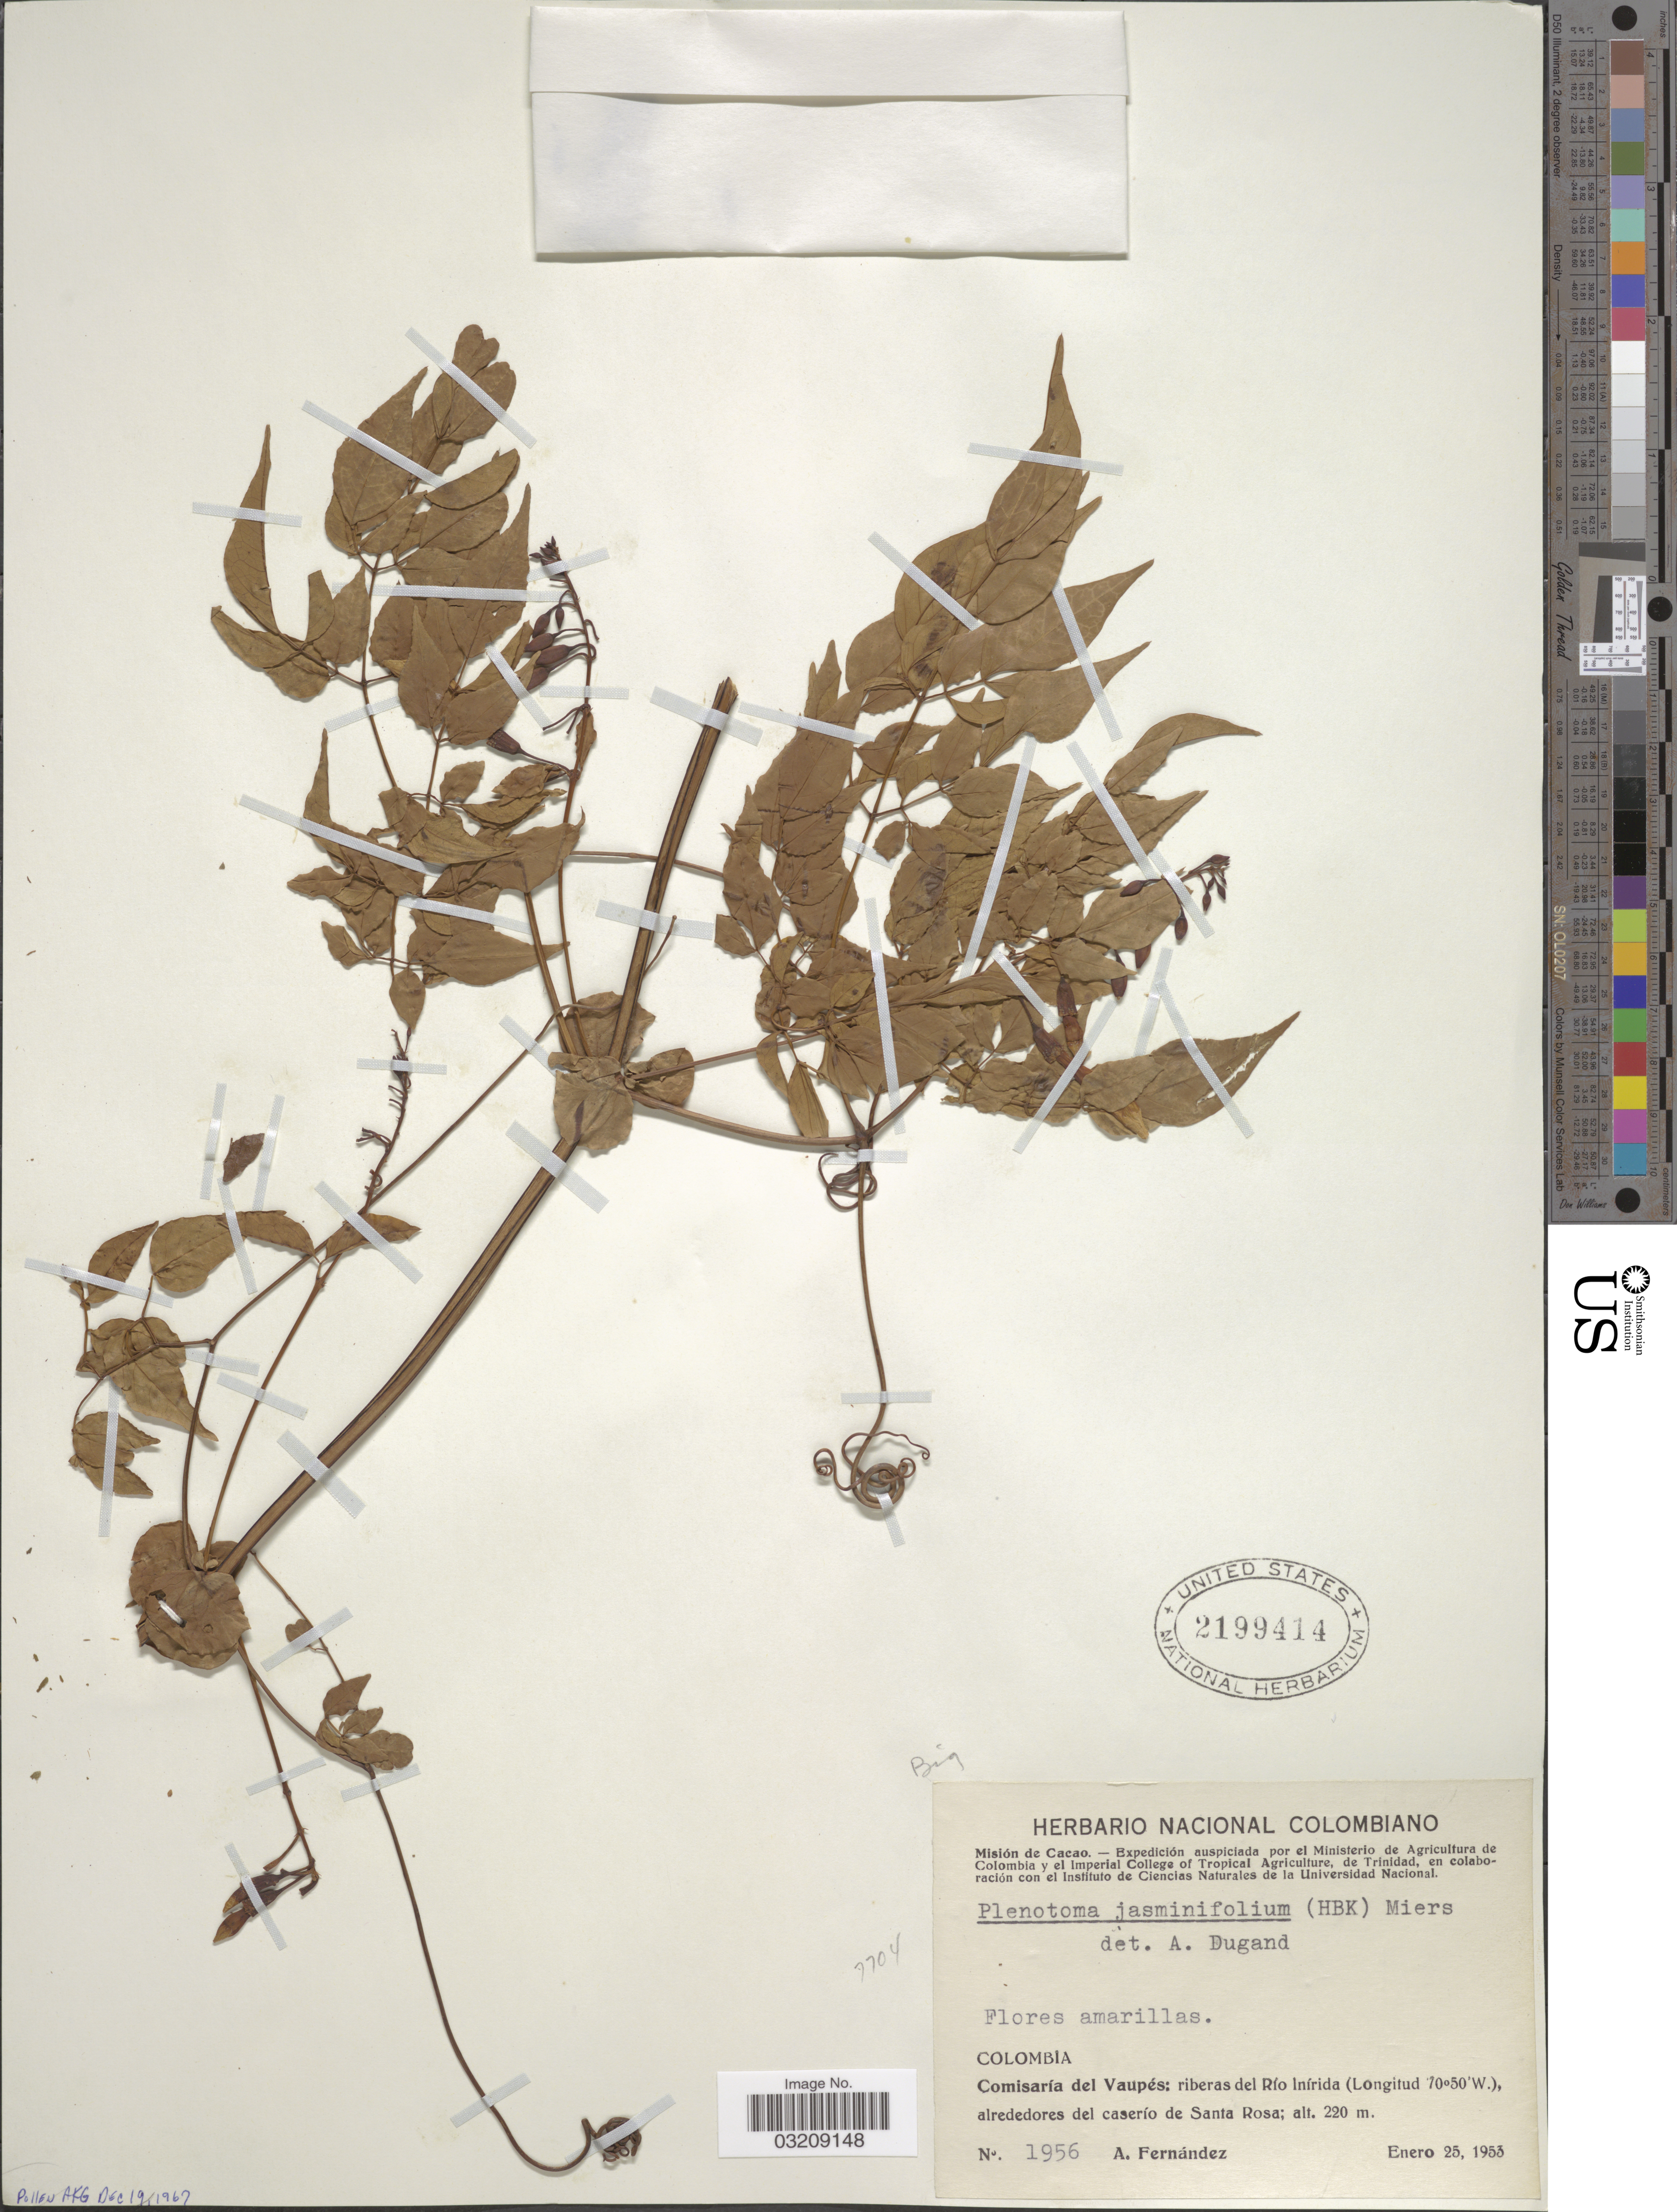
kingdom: Plantae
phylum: Tracheophyta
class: Magnoliopsida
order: Lamiales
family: Bignoniaceae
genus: Pleonotoma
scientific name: Pleonotoma jasminifolia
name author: (Kunth) Miers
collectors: A. Fernández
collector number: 1956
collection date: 1953-01-25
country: Colombia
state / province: Vaupés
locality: Comisaría del Vaupés: riberas del Río Inírida. Alrededores del caserío de Santa Rosa.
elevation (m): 220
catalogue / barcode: US 2199414